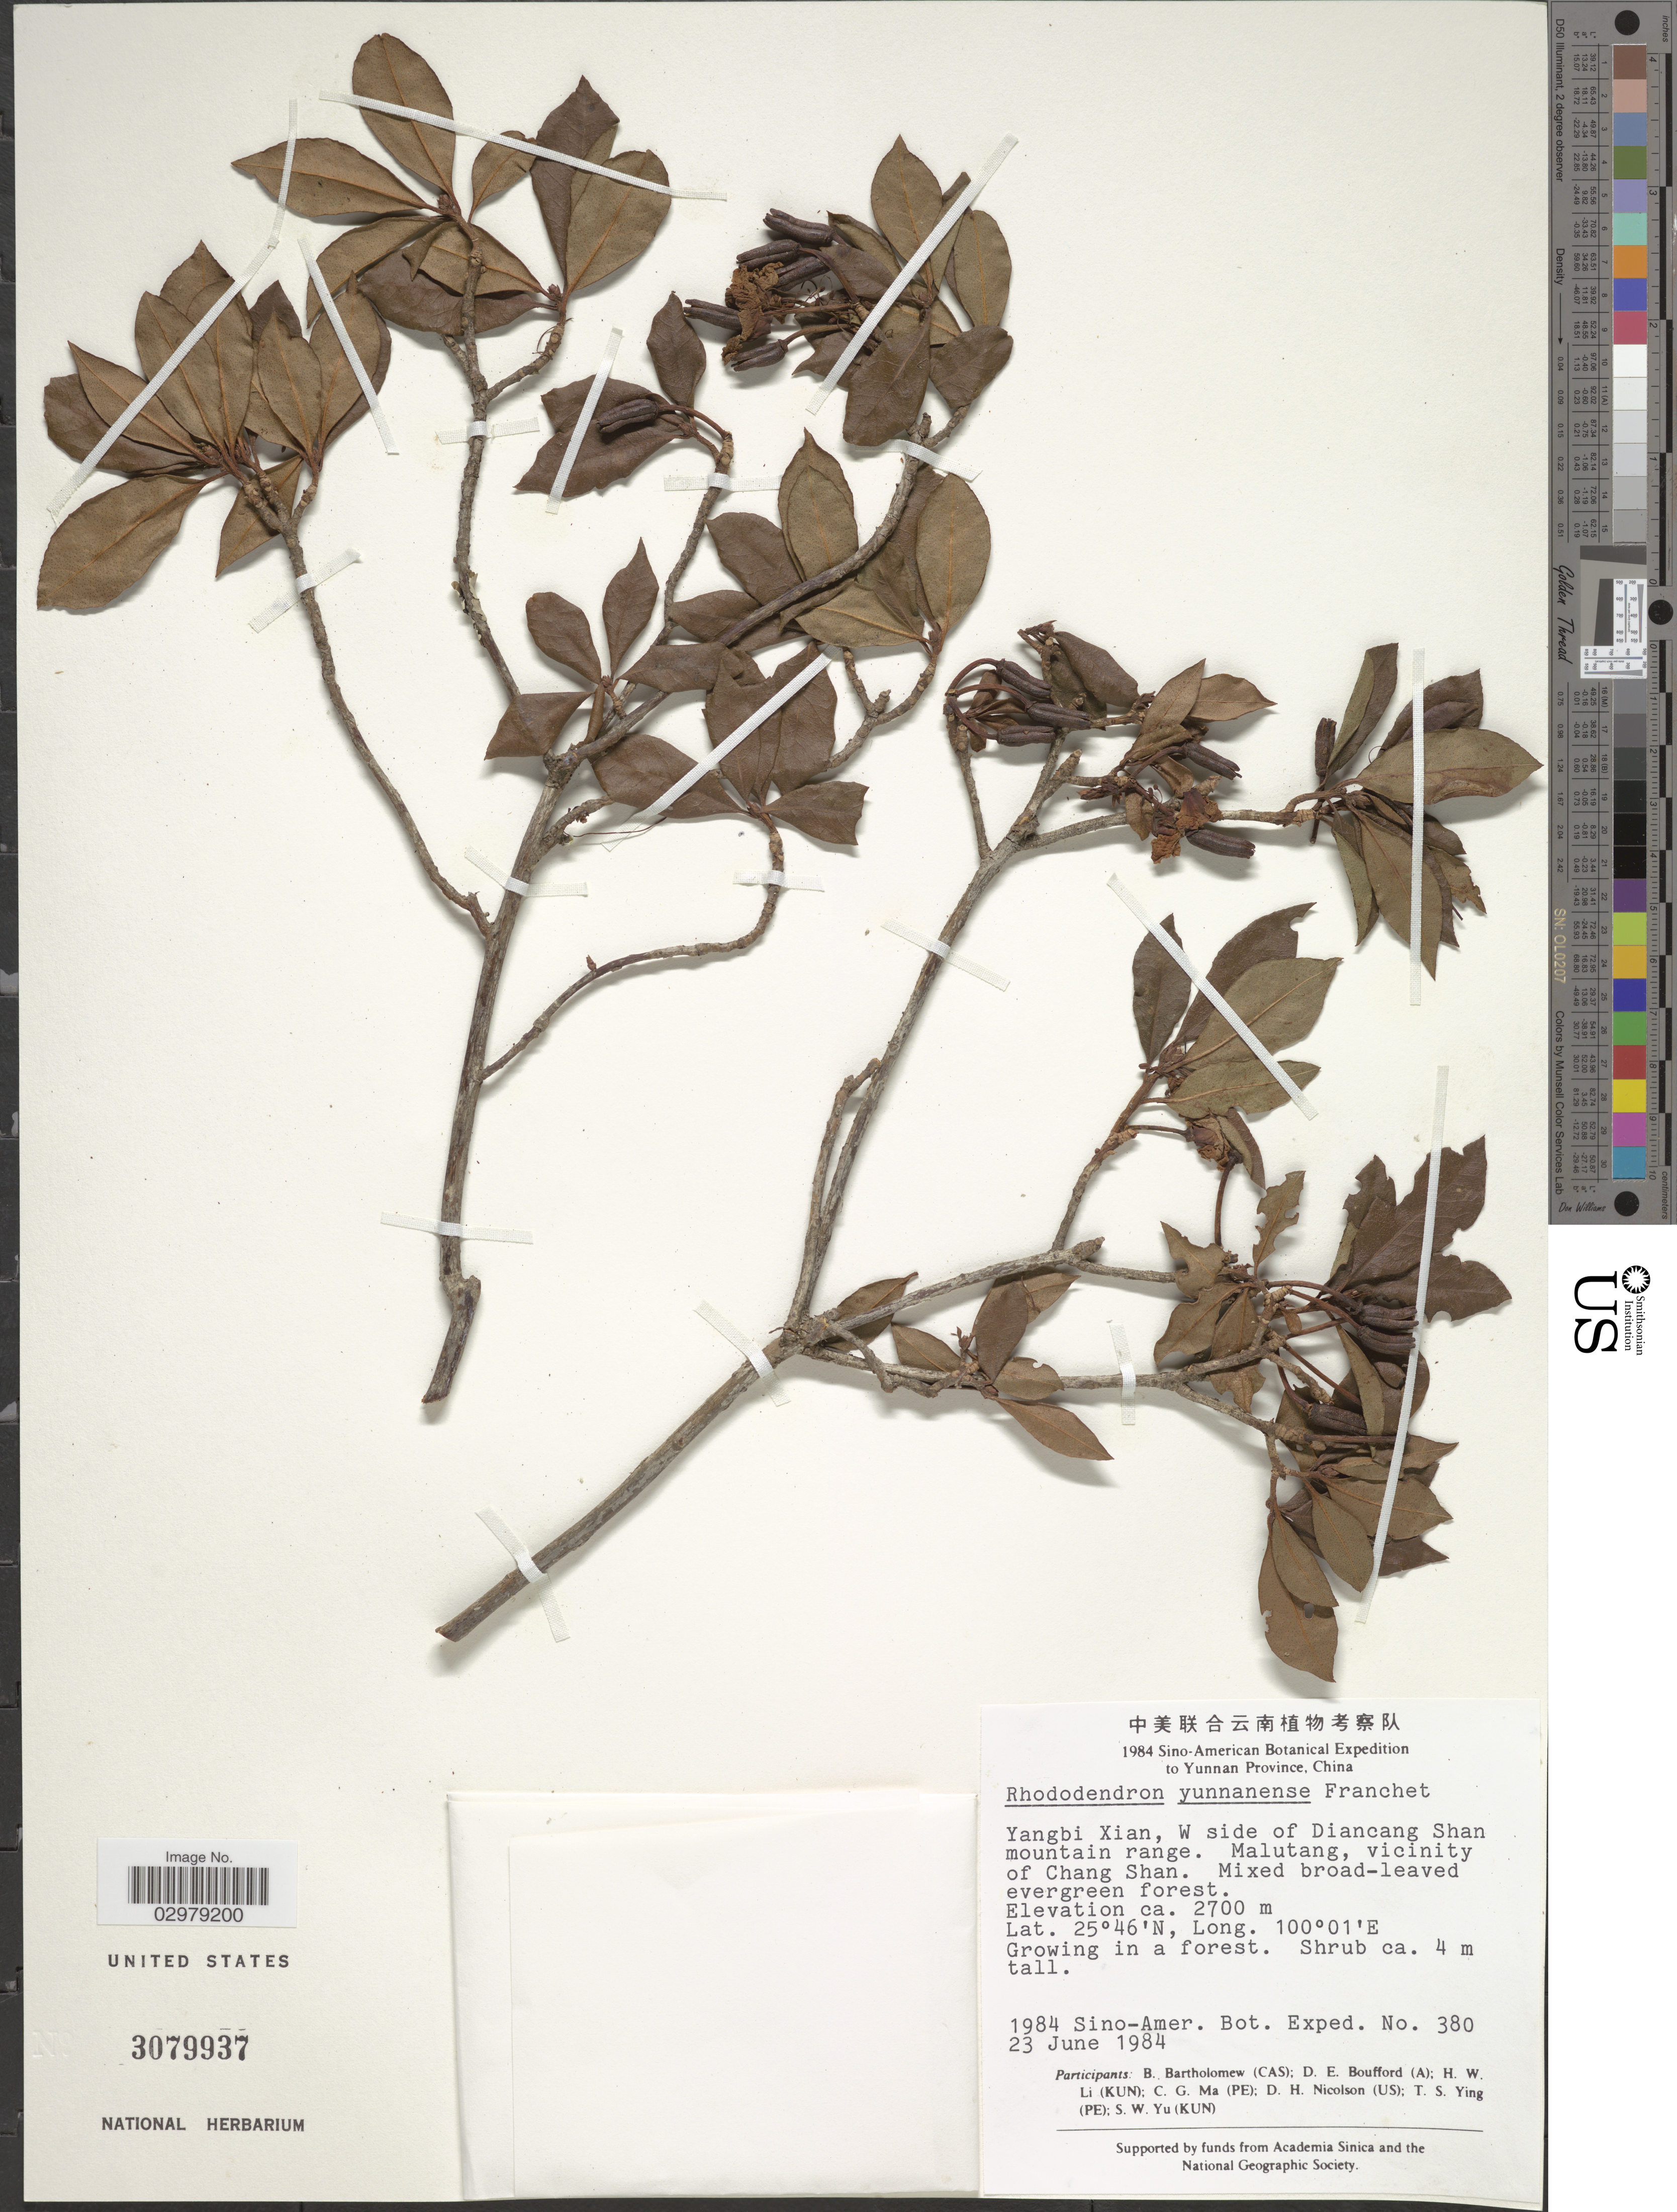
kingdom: Plantae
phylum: Tracheophyta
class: Magnoliopsida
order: Ericales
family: Ericaceae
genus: Rhododendron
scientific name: Rhododendron yunnanense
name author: Franch.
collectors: Sino-Amer. Bot. Exped. 1984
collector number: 380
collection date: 1984-06-23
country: China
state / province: Yunnan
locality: Yangbi Xian, W side of Diancang Shan mountain range. Malutang, vicinity of Chang Shan.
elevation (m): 2700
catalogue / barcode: US 3079937